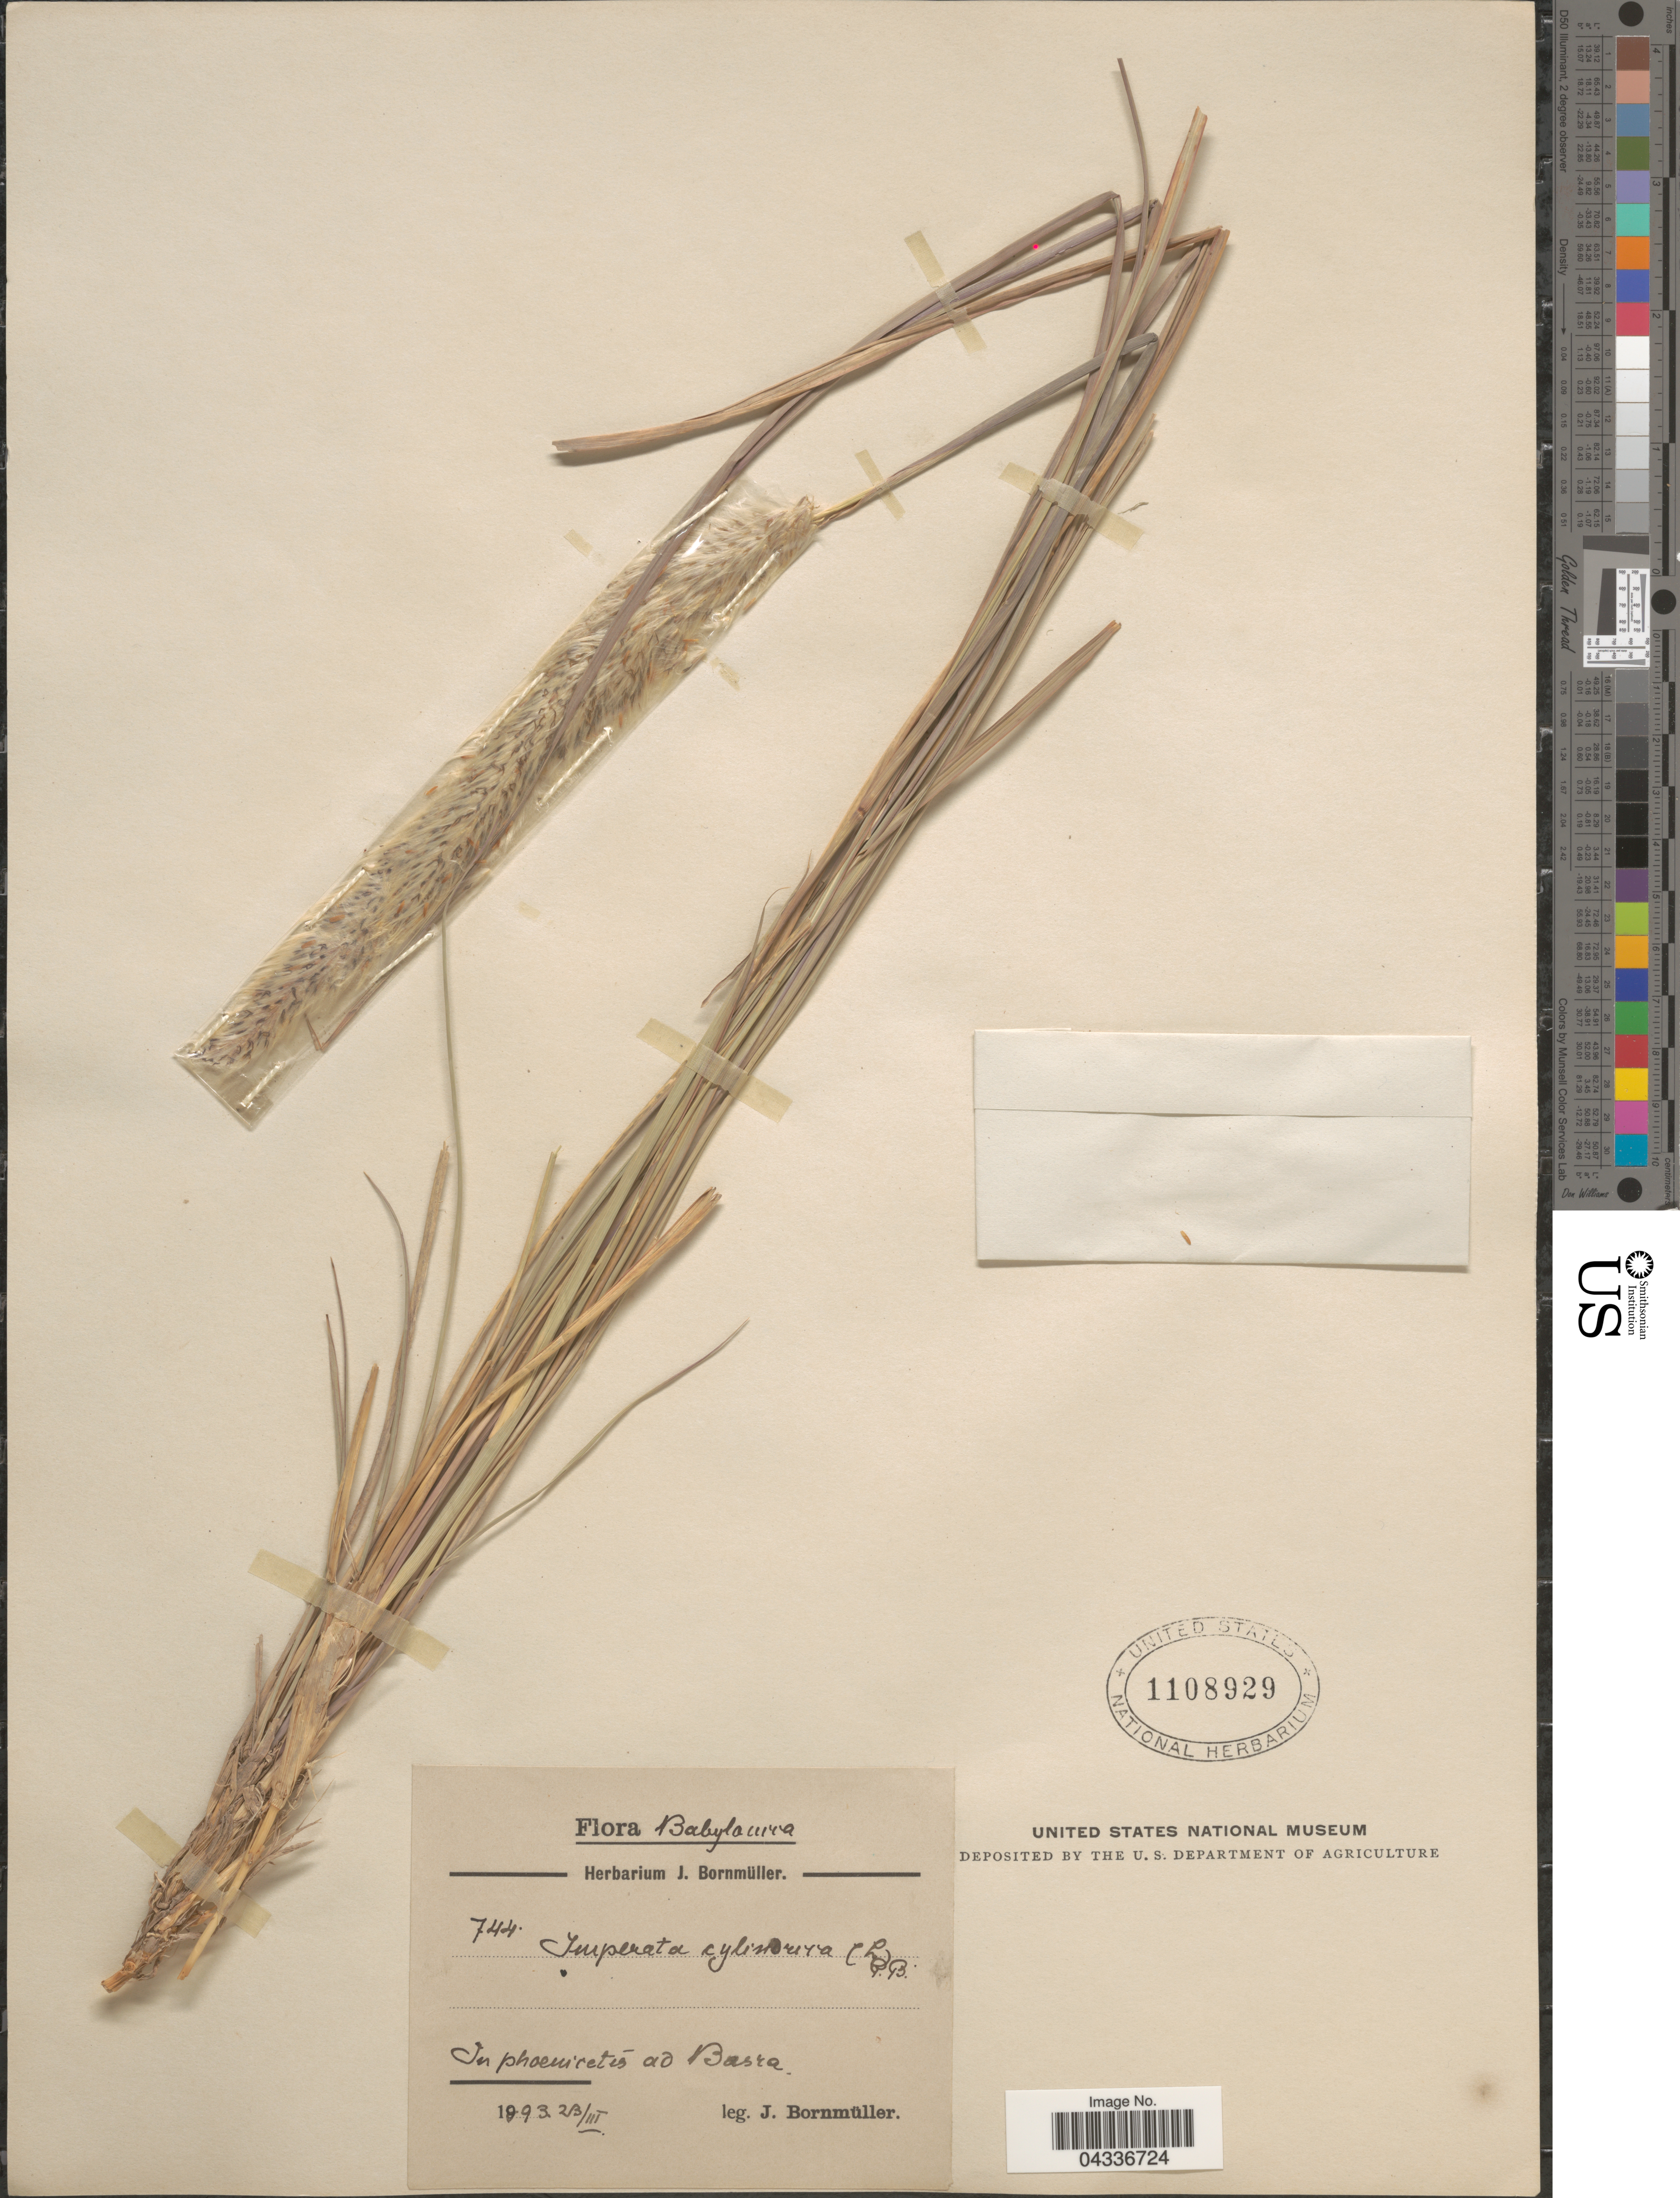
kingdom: Plantae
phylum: Tracheophyta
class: Liliopsida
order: Poales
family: Poaceae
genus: Imperata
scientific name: Imperata cylindrica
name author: (L.) P. Beauv.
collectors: J. Bornmüller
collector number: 744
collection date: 1893-03-02/1893-03-03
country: Iraq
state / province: Al Basrah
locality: Babylonica. In phoenicetis ad Basra.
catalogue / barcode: US 1108929